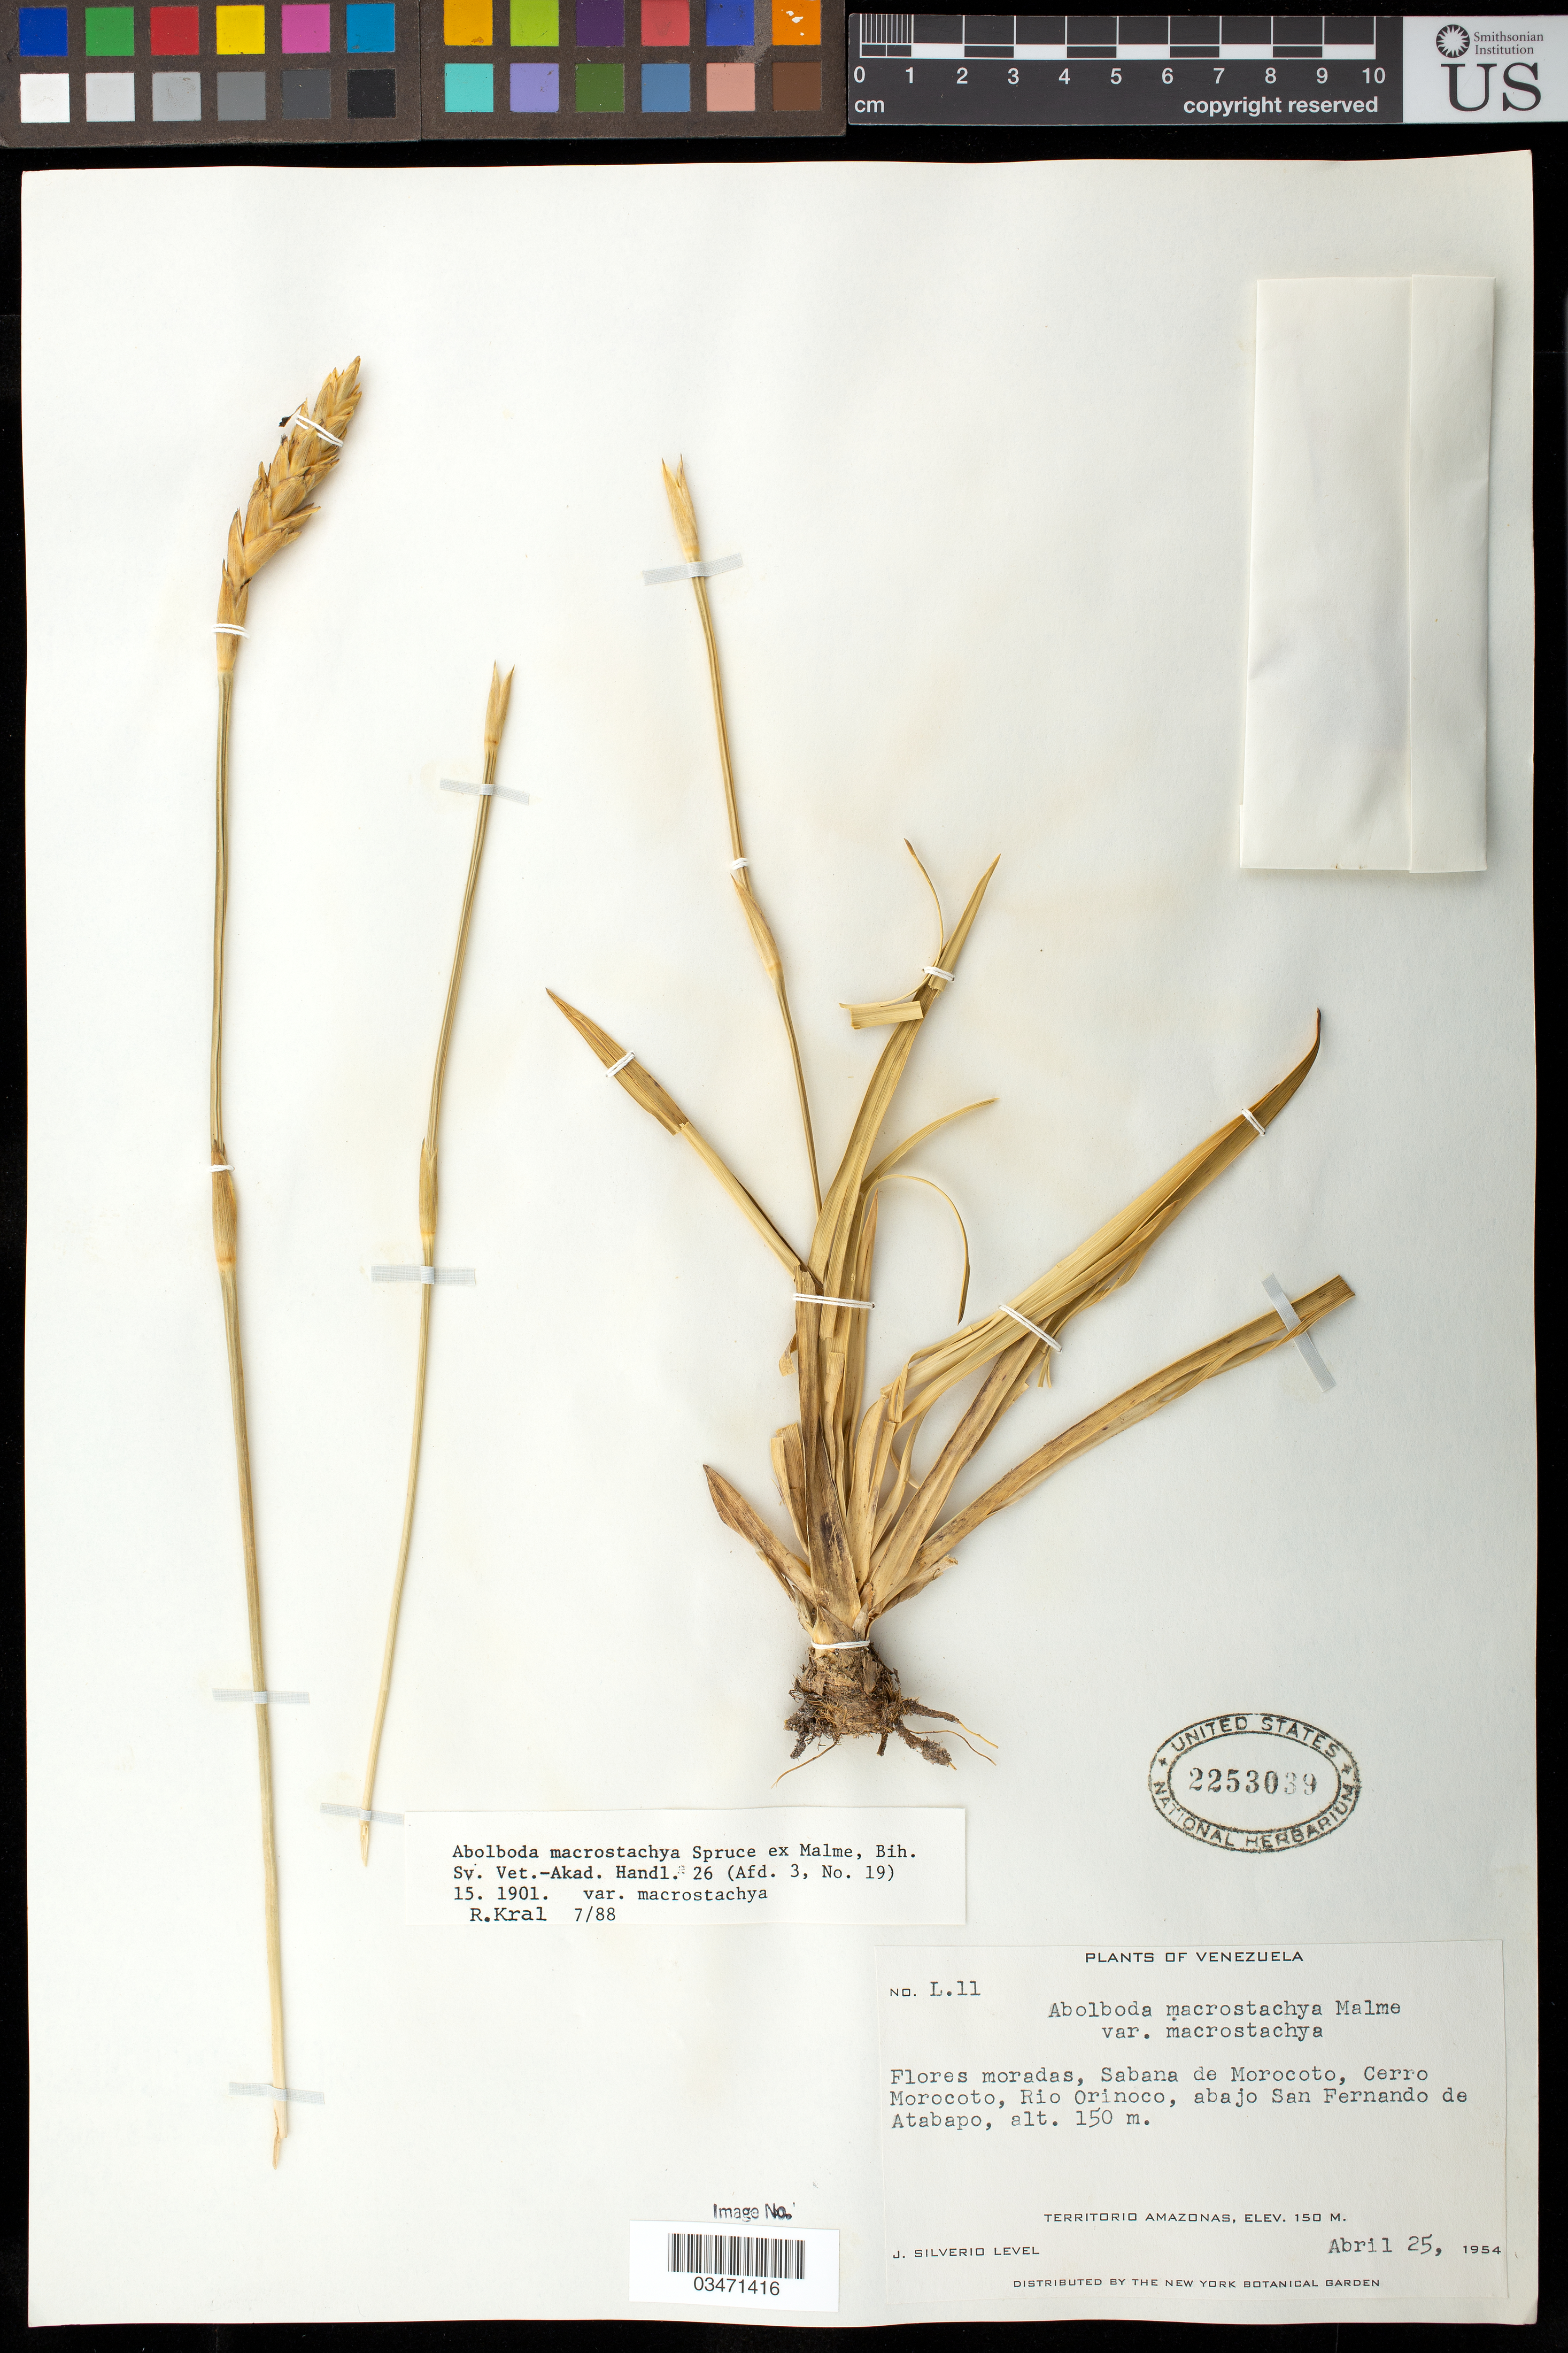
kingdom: Plantae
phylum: Tracheophyta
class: Liliopsida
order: Poales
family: Xyridaceae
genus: Abolboda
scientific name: Abolboda macrostachya var. macrostachya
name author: Spruce ex Malme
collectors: J. Level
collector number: L11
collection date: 1954-04-25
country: Venezuela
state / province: Amazonas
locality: Sabana de Morocoto, Cerro Morocoto, Rio Orinoco, abajo San Fernando de Atobapo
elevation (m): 150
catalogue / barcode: US 2253039